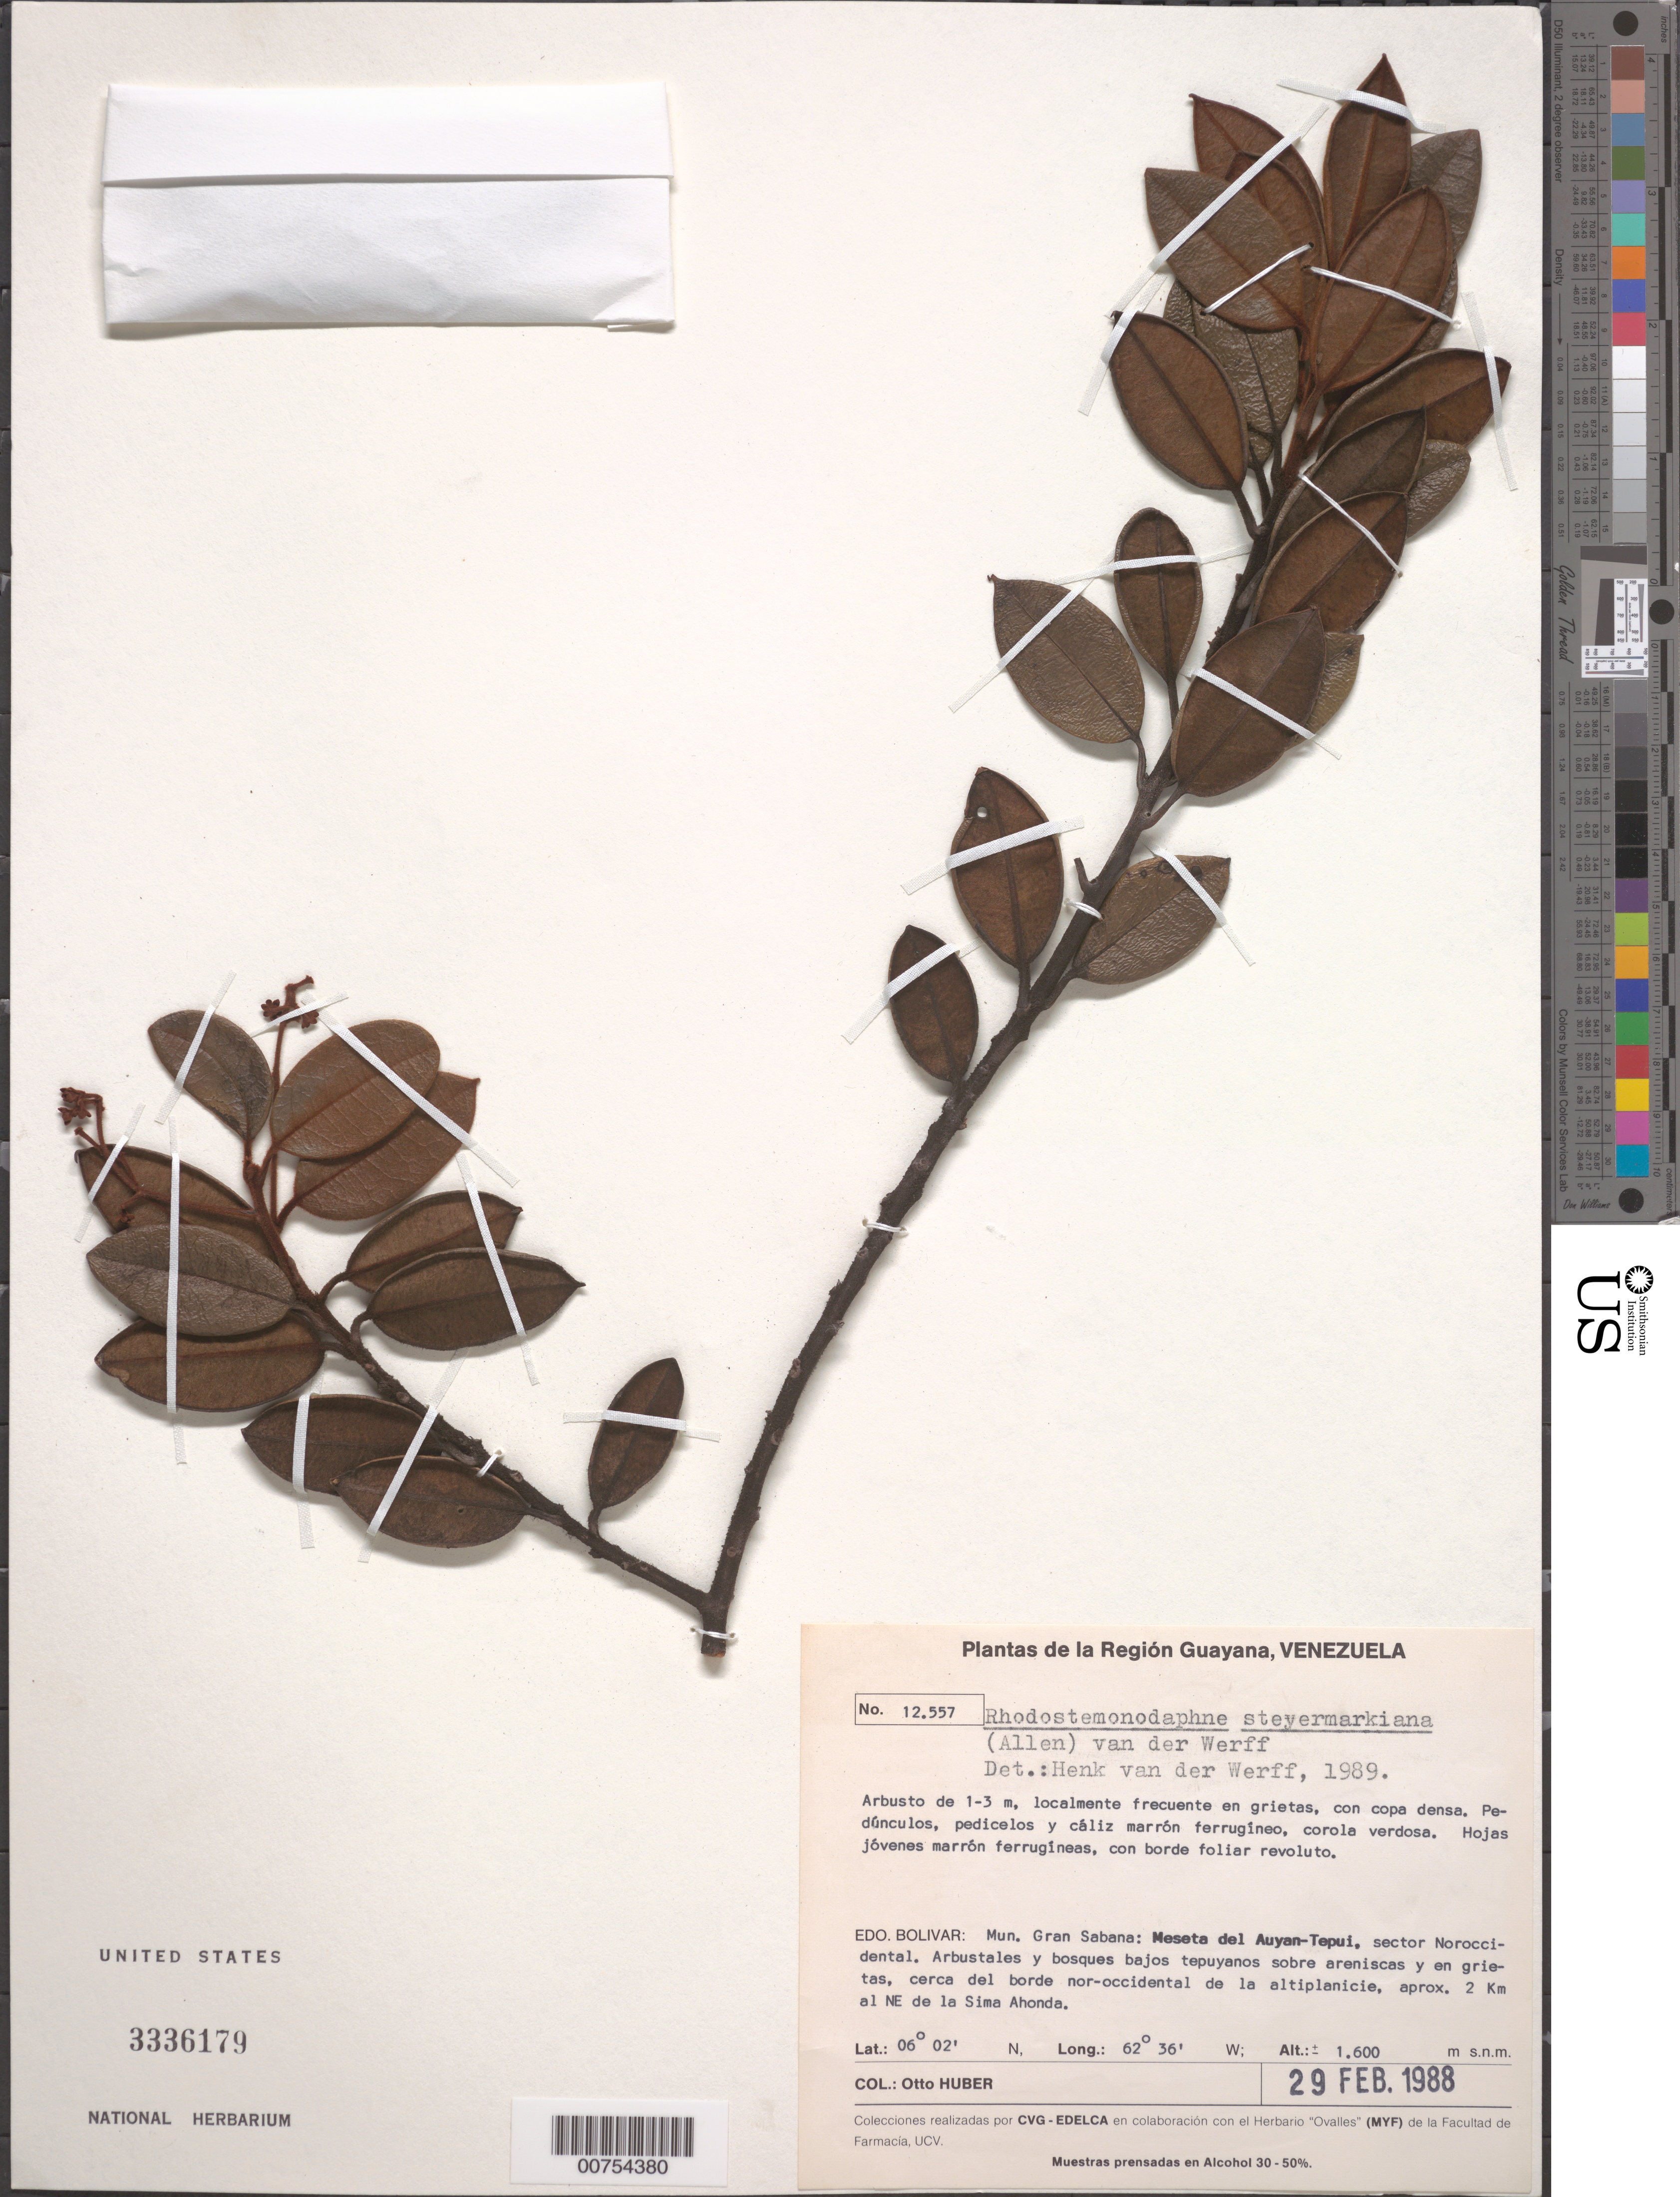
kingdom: Plantae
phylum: Tracheophyta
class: Magnoliopsida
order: Laurales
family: Lauraceae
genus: Rhodostemonodaphne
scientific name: Rhodostemonodaphne steyermarkiana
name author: (C.K. Allen) van der Werff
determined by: van der Werff, H., (MO), Missouri Botanical Garden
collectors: O. Huber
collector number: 12557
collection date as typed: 29-Feb-88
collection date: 1988-02-29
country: Venezuela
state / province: Bolívar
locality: Mun. Gran Sabana, Meseta del Auyan-tepuí, sector noroccidental, aprox. 2 km al NE de la Sima Ahonda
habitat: Arbutstales y bosques tepuyanos sobre arensicas y en grietas, cerce del borde nor-occidental de la altiplanicie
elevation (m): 1600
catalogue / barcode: US 3336179